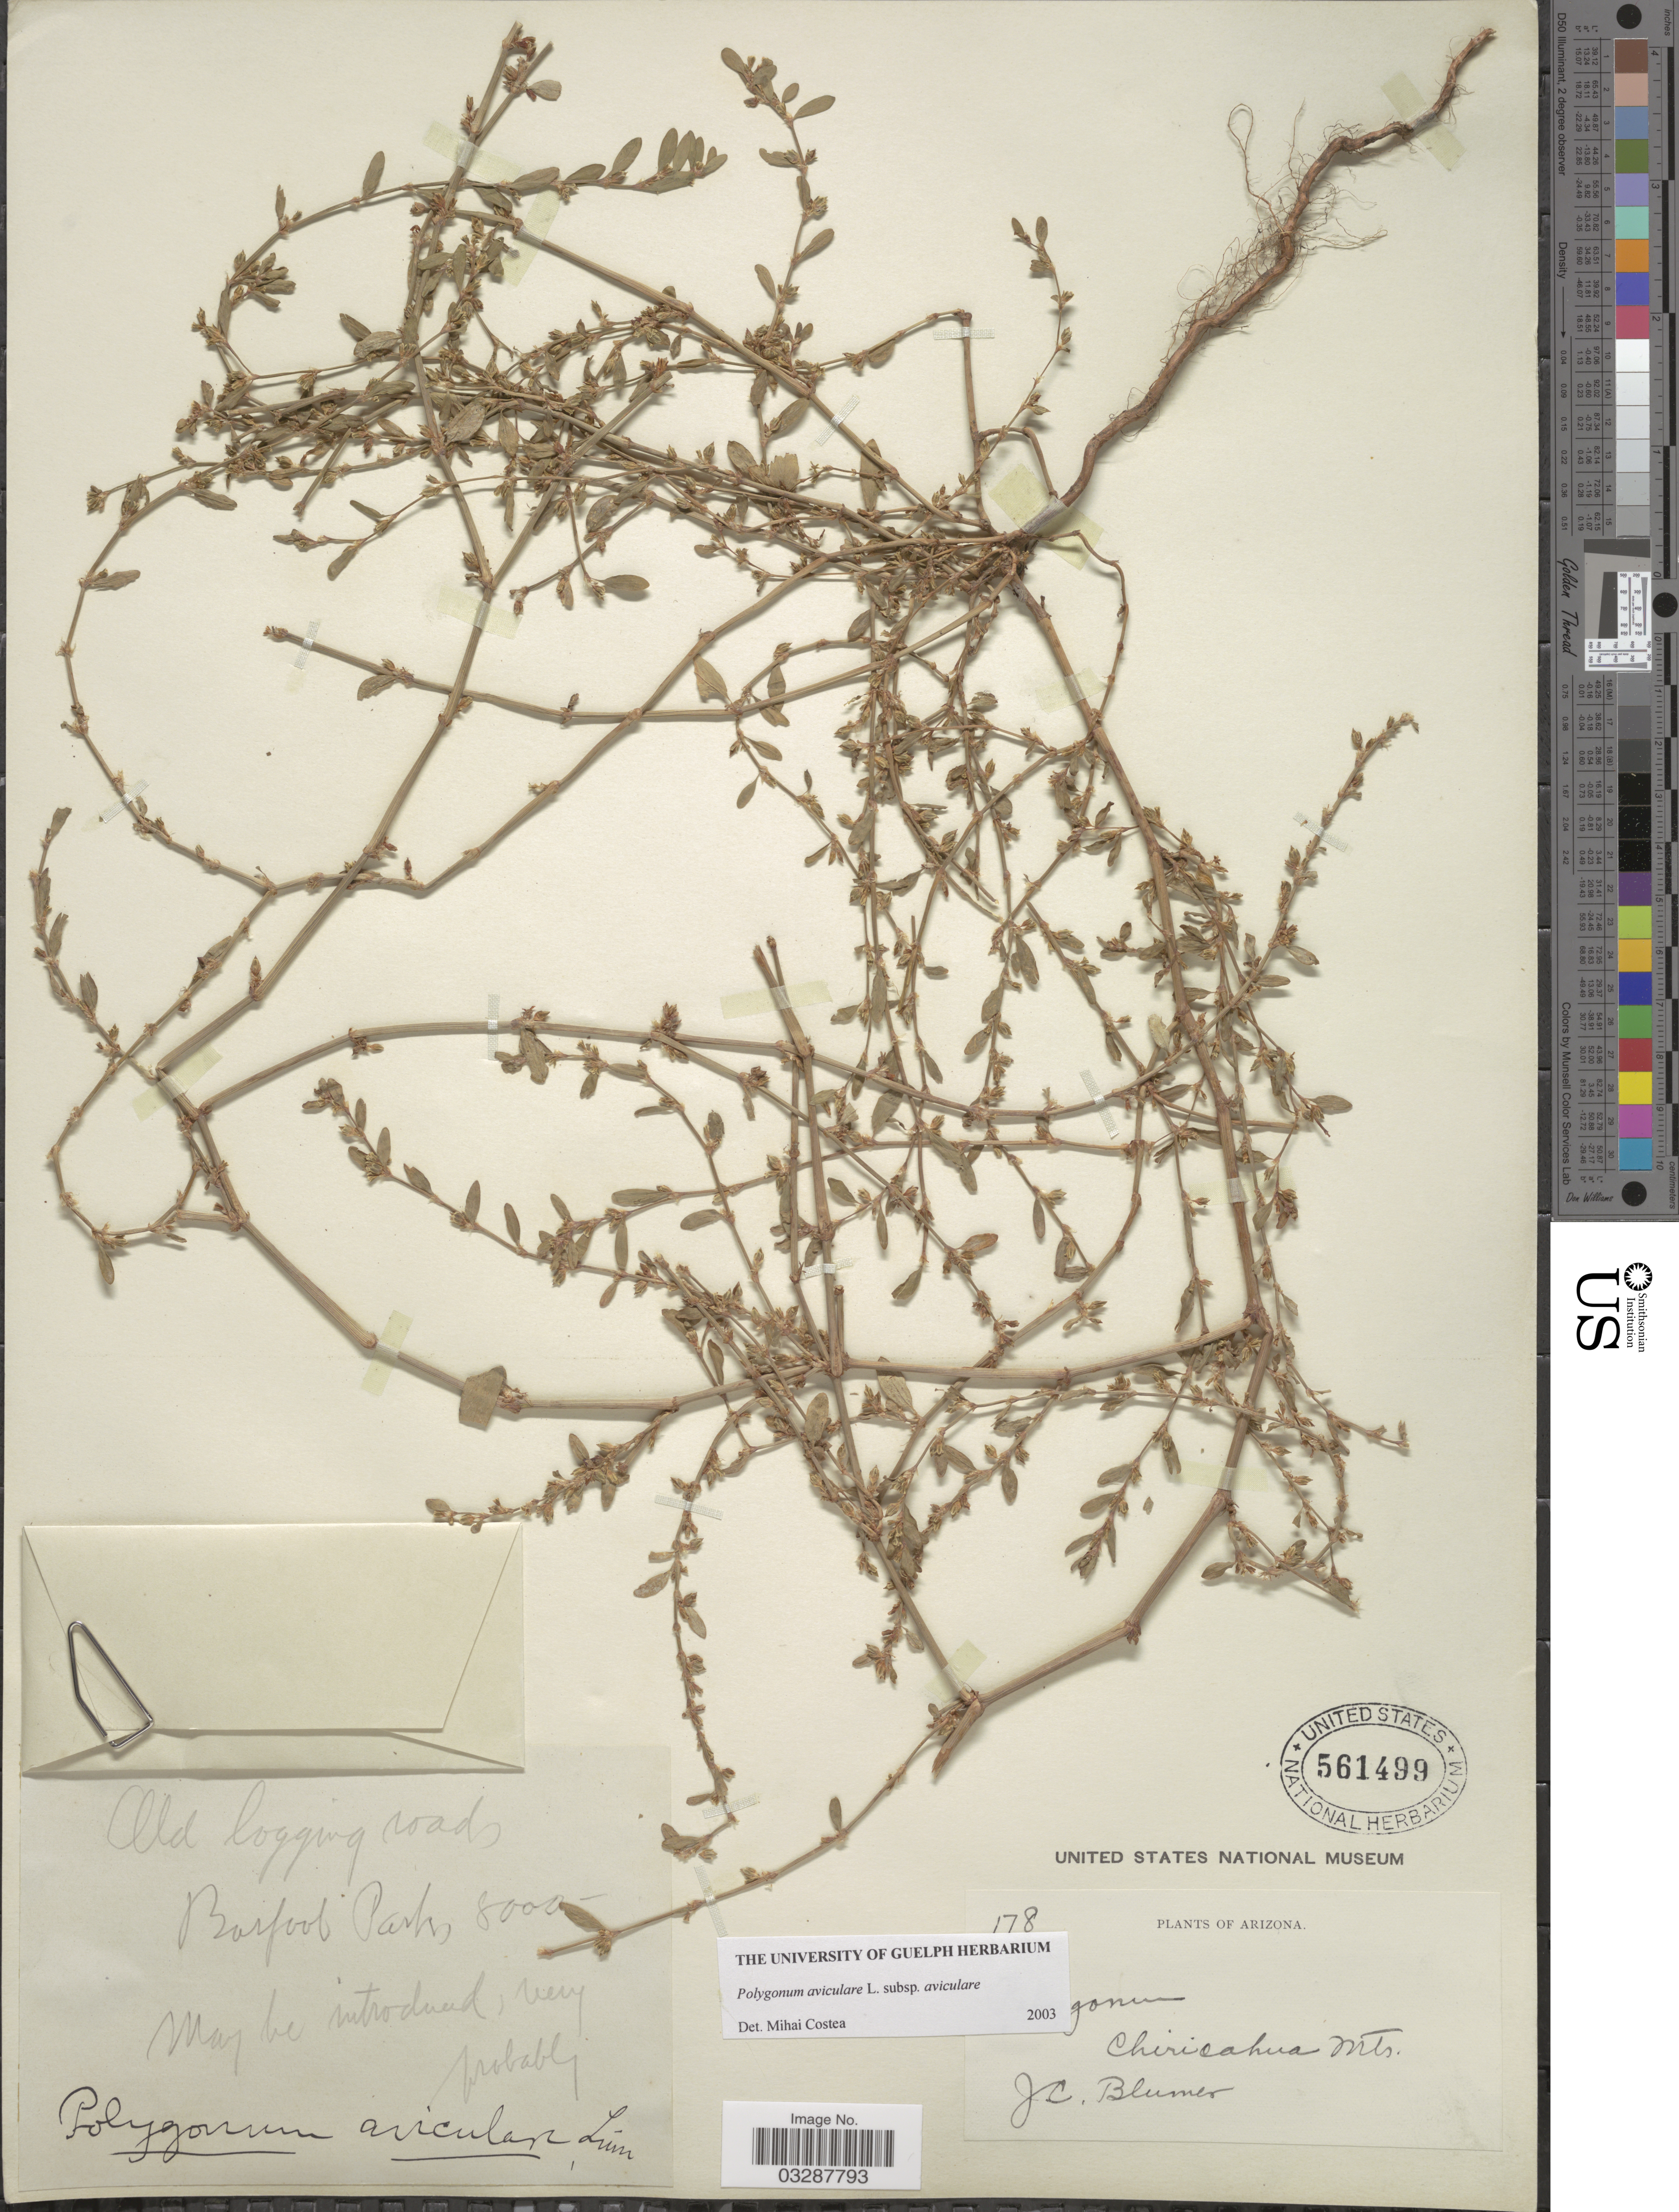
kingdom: Plantae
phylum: Tracheophyta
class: Magnoliopsida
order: Caryophyllales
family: Polygonaceae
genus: Polygonum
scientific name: Polygonum aviculare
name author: L.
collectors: J. C. Blumer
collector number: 178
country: United States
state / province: Arizona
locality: Chiricahua Mts. Barfoot Park.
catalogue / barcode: US 561499